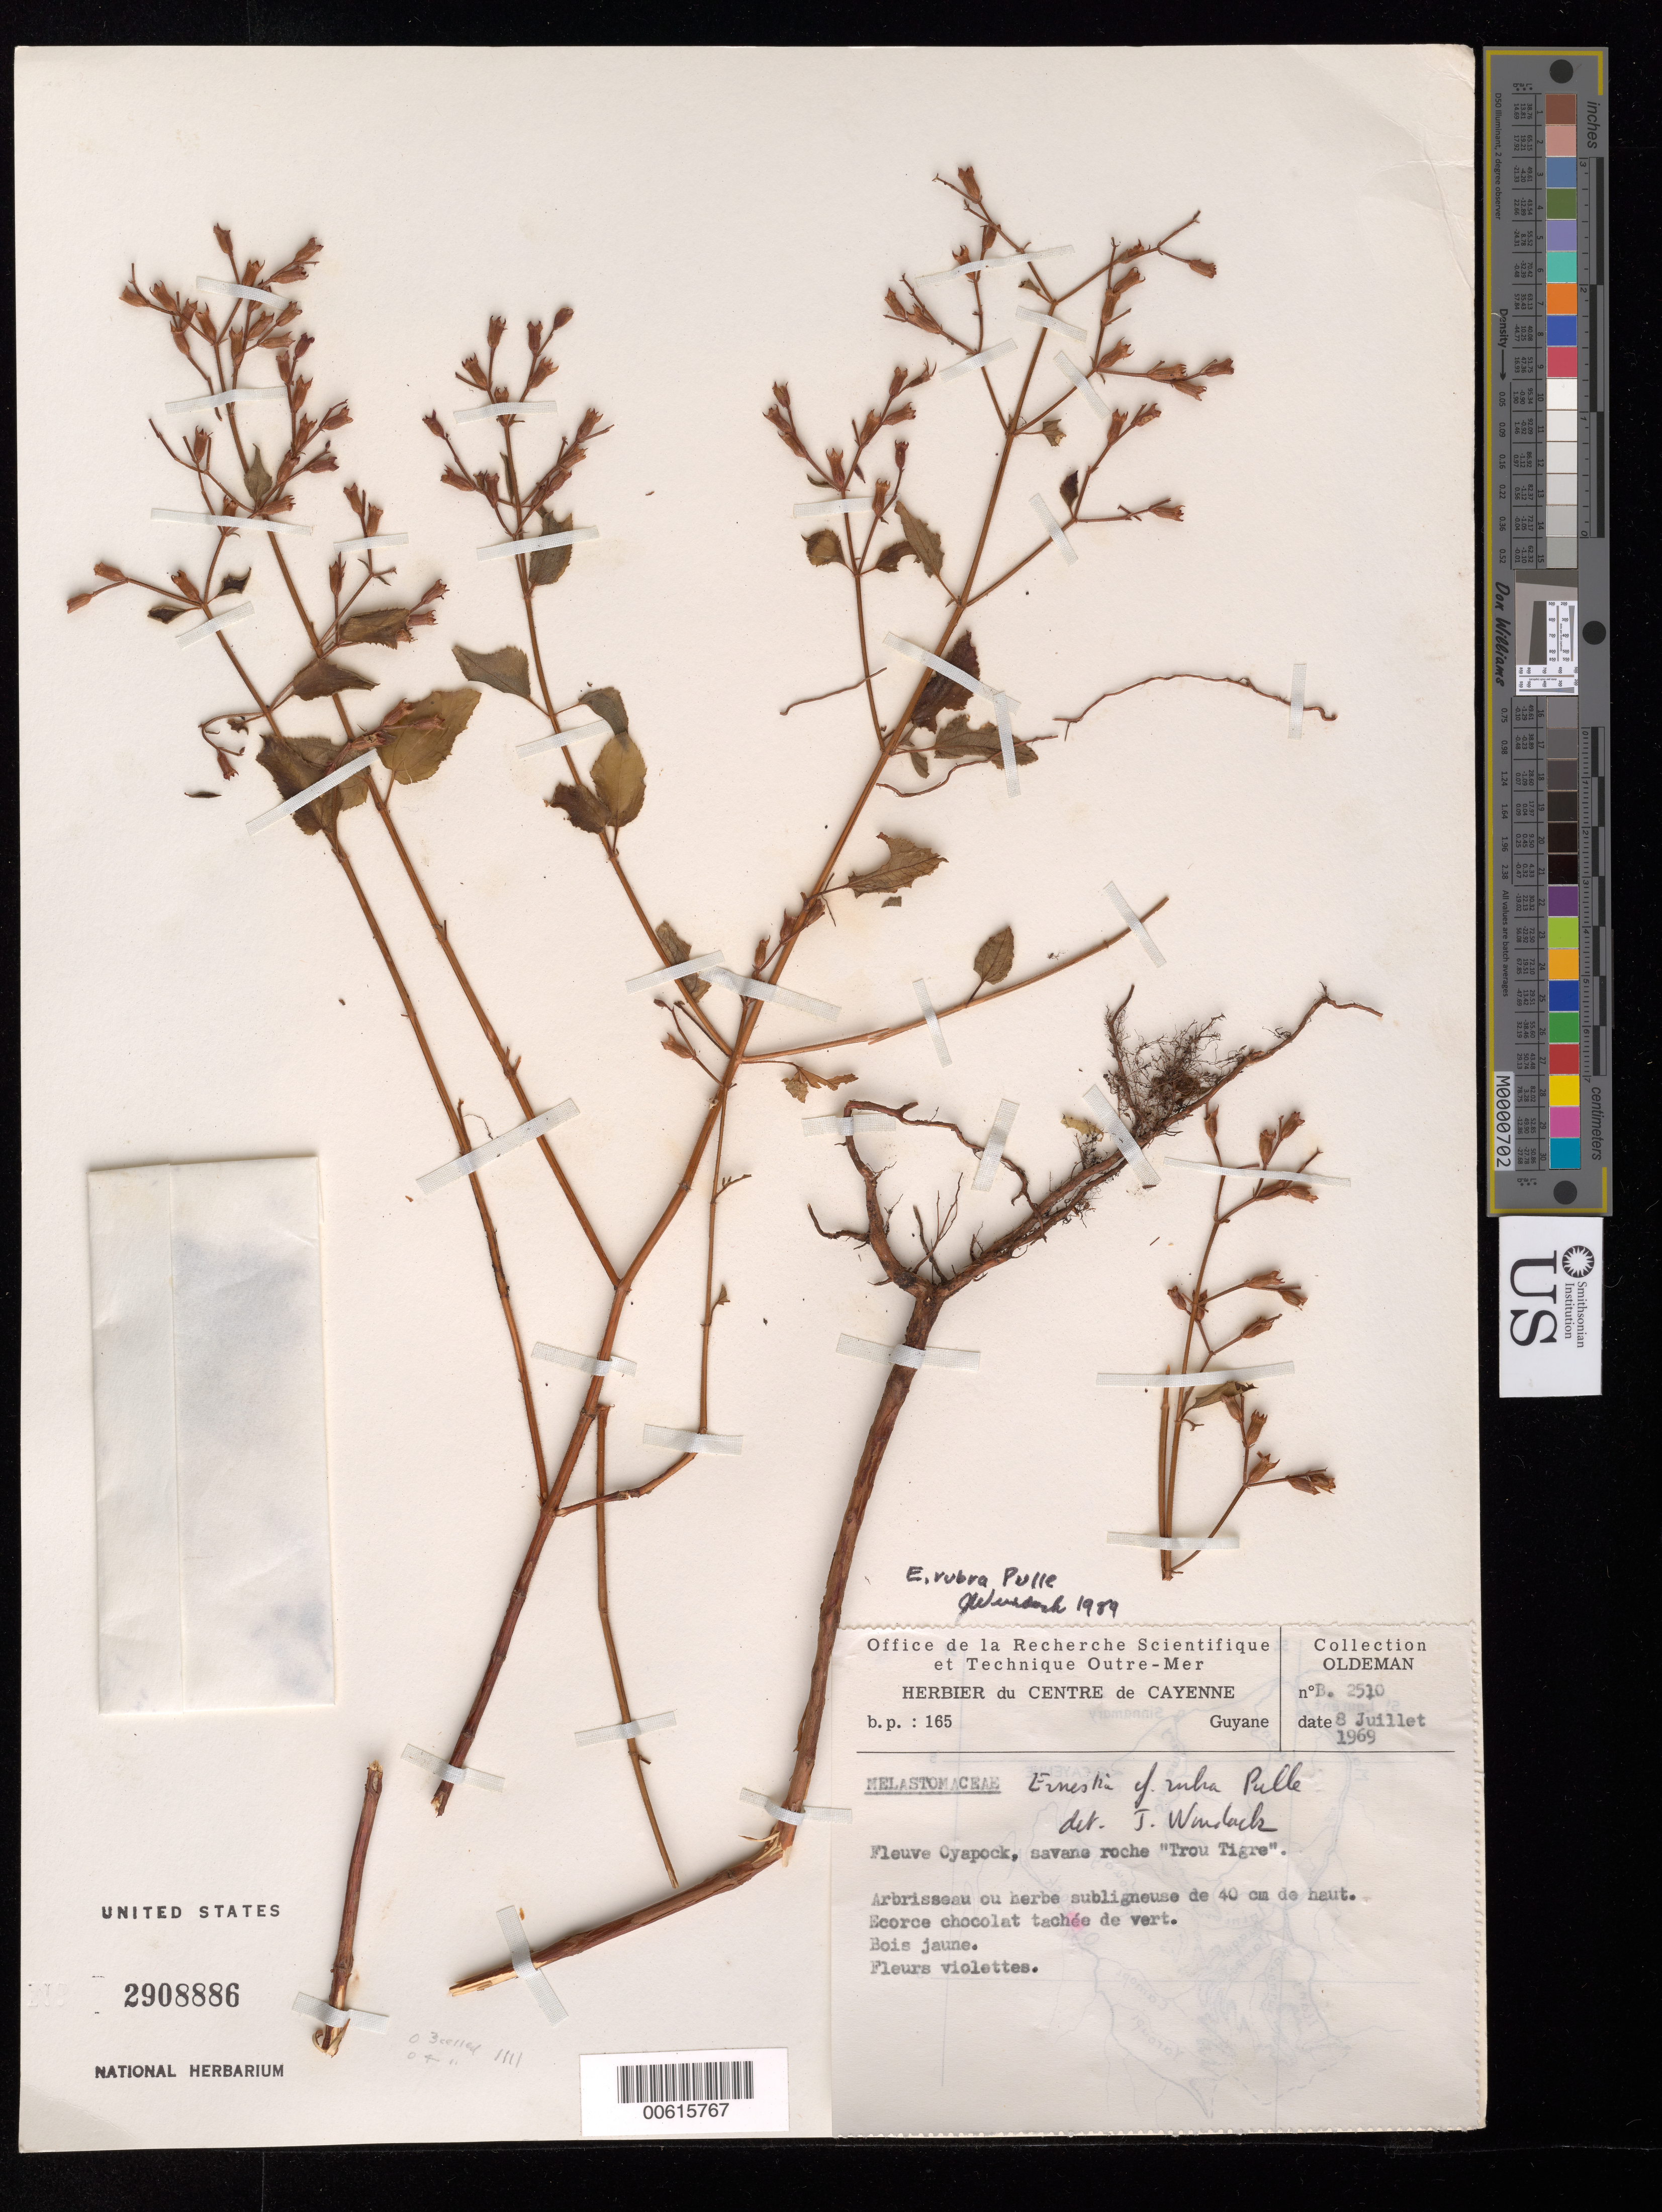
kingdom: Plantae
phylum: Tracheophyta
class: Magnoliopsida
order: Myrtales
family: Melastomataceae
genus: Ernestia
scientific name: Ernestia rubra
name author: Pulle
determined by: Wurdack, John J., (US), US (UNITED STATES)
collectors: R. Oldeman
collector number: B 2510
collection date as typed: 8-Jul-69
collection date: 1969-07-08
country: French Guiana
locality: Fleuve Oyapock, savane roche "Trou Tigre"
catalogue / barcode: US 2908886